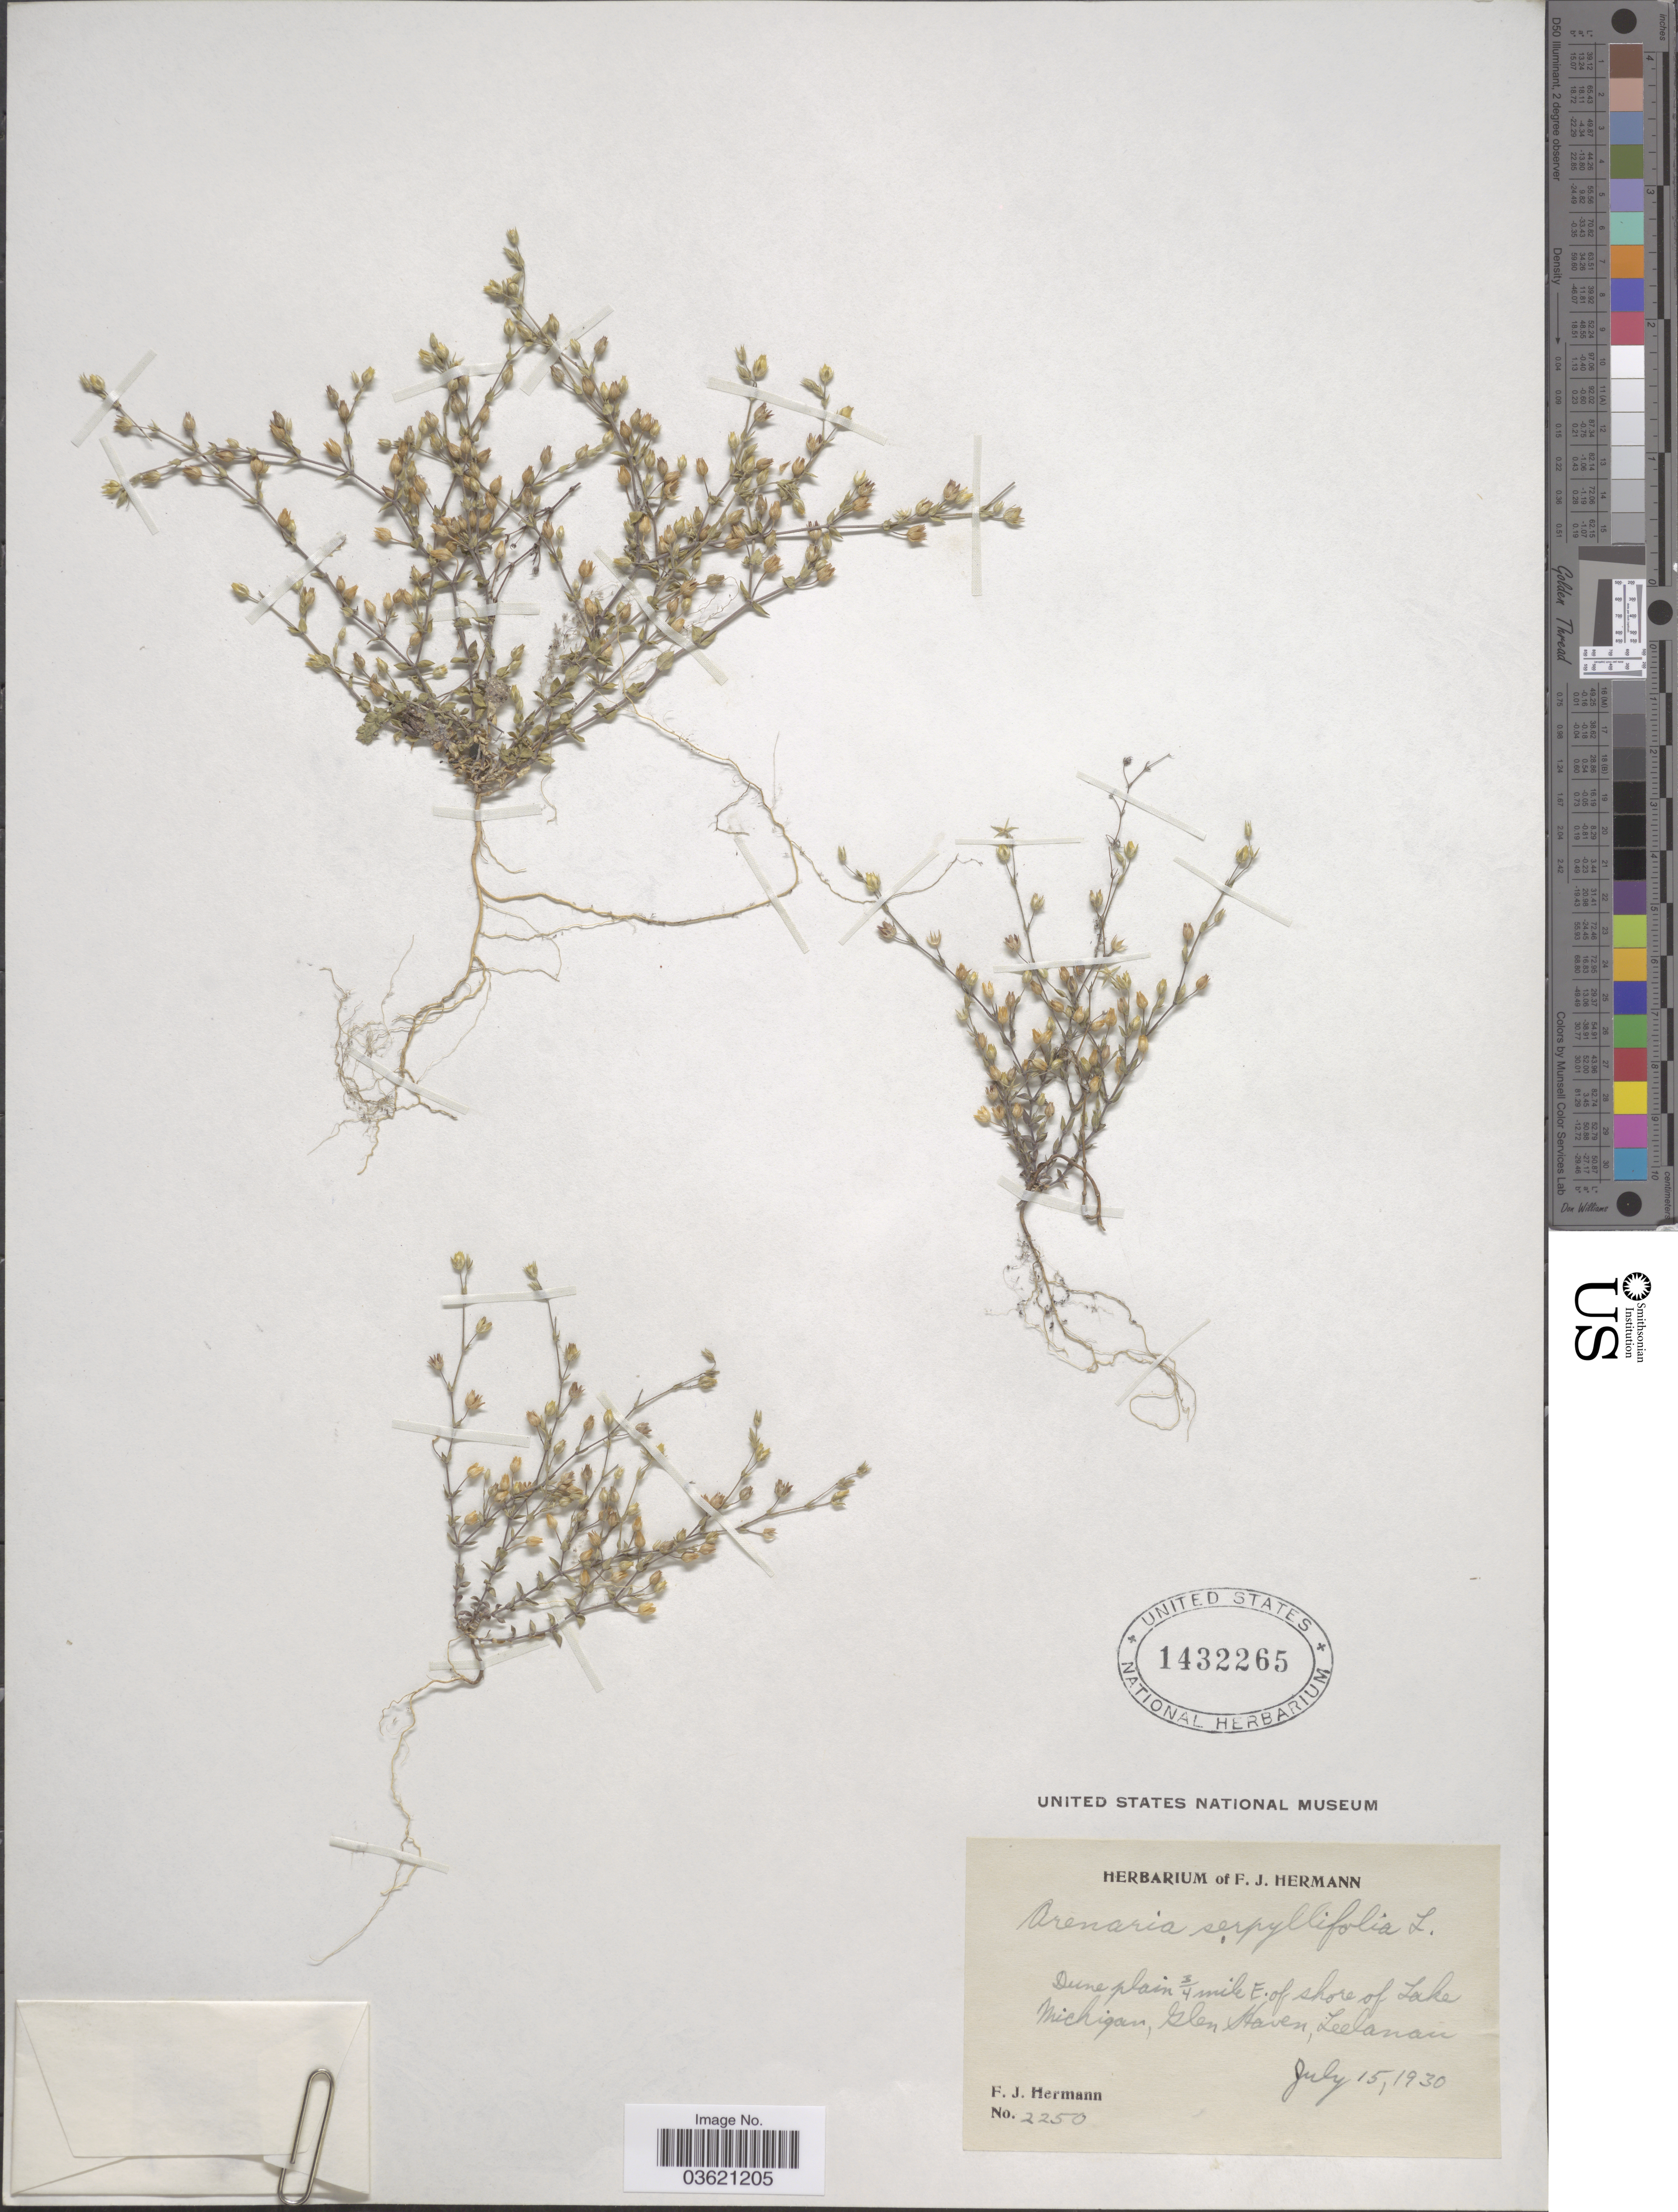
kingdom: Plantae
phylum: Tracheophyta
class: Magnoliopsida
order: Caryophyllales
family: Caryophyllaceae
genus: Arenaria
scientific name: Arenaria serpyllifolia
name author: L.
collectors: F. J. Hermann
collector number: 2250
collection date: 1930-07-15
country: United States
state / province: Michigan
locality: Dune plain 3/4 mile E. of shore of lake Michigan, Glen Haven, Leelanan.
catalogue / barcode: US 1432265